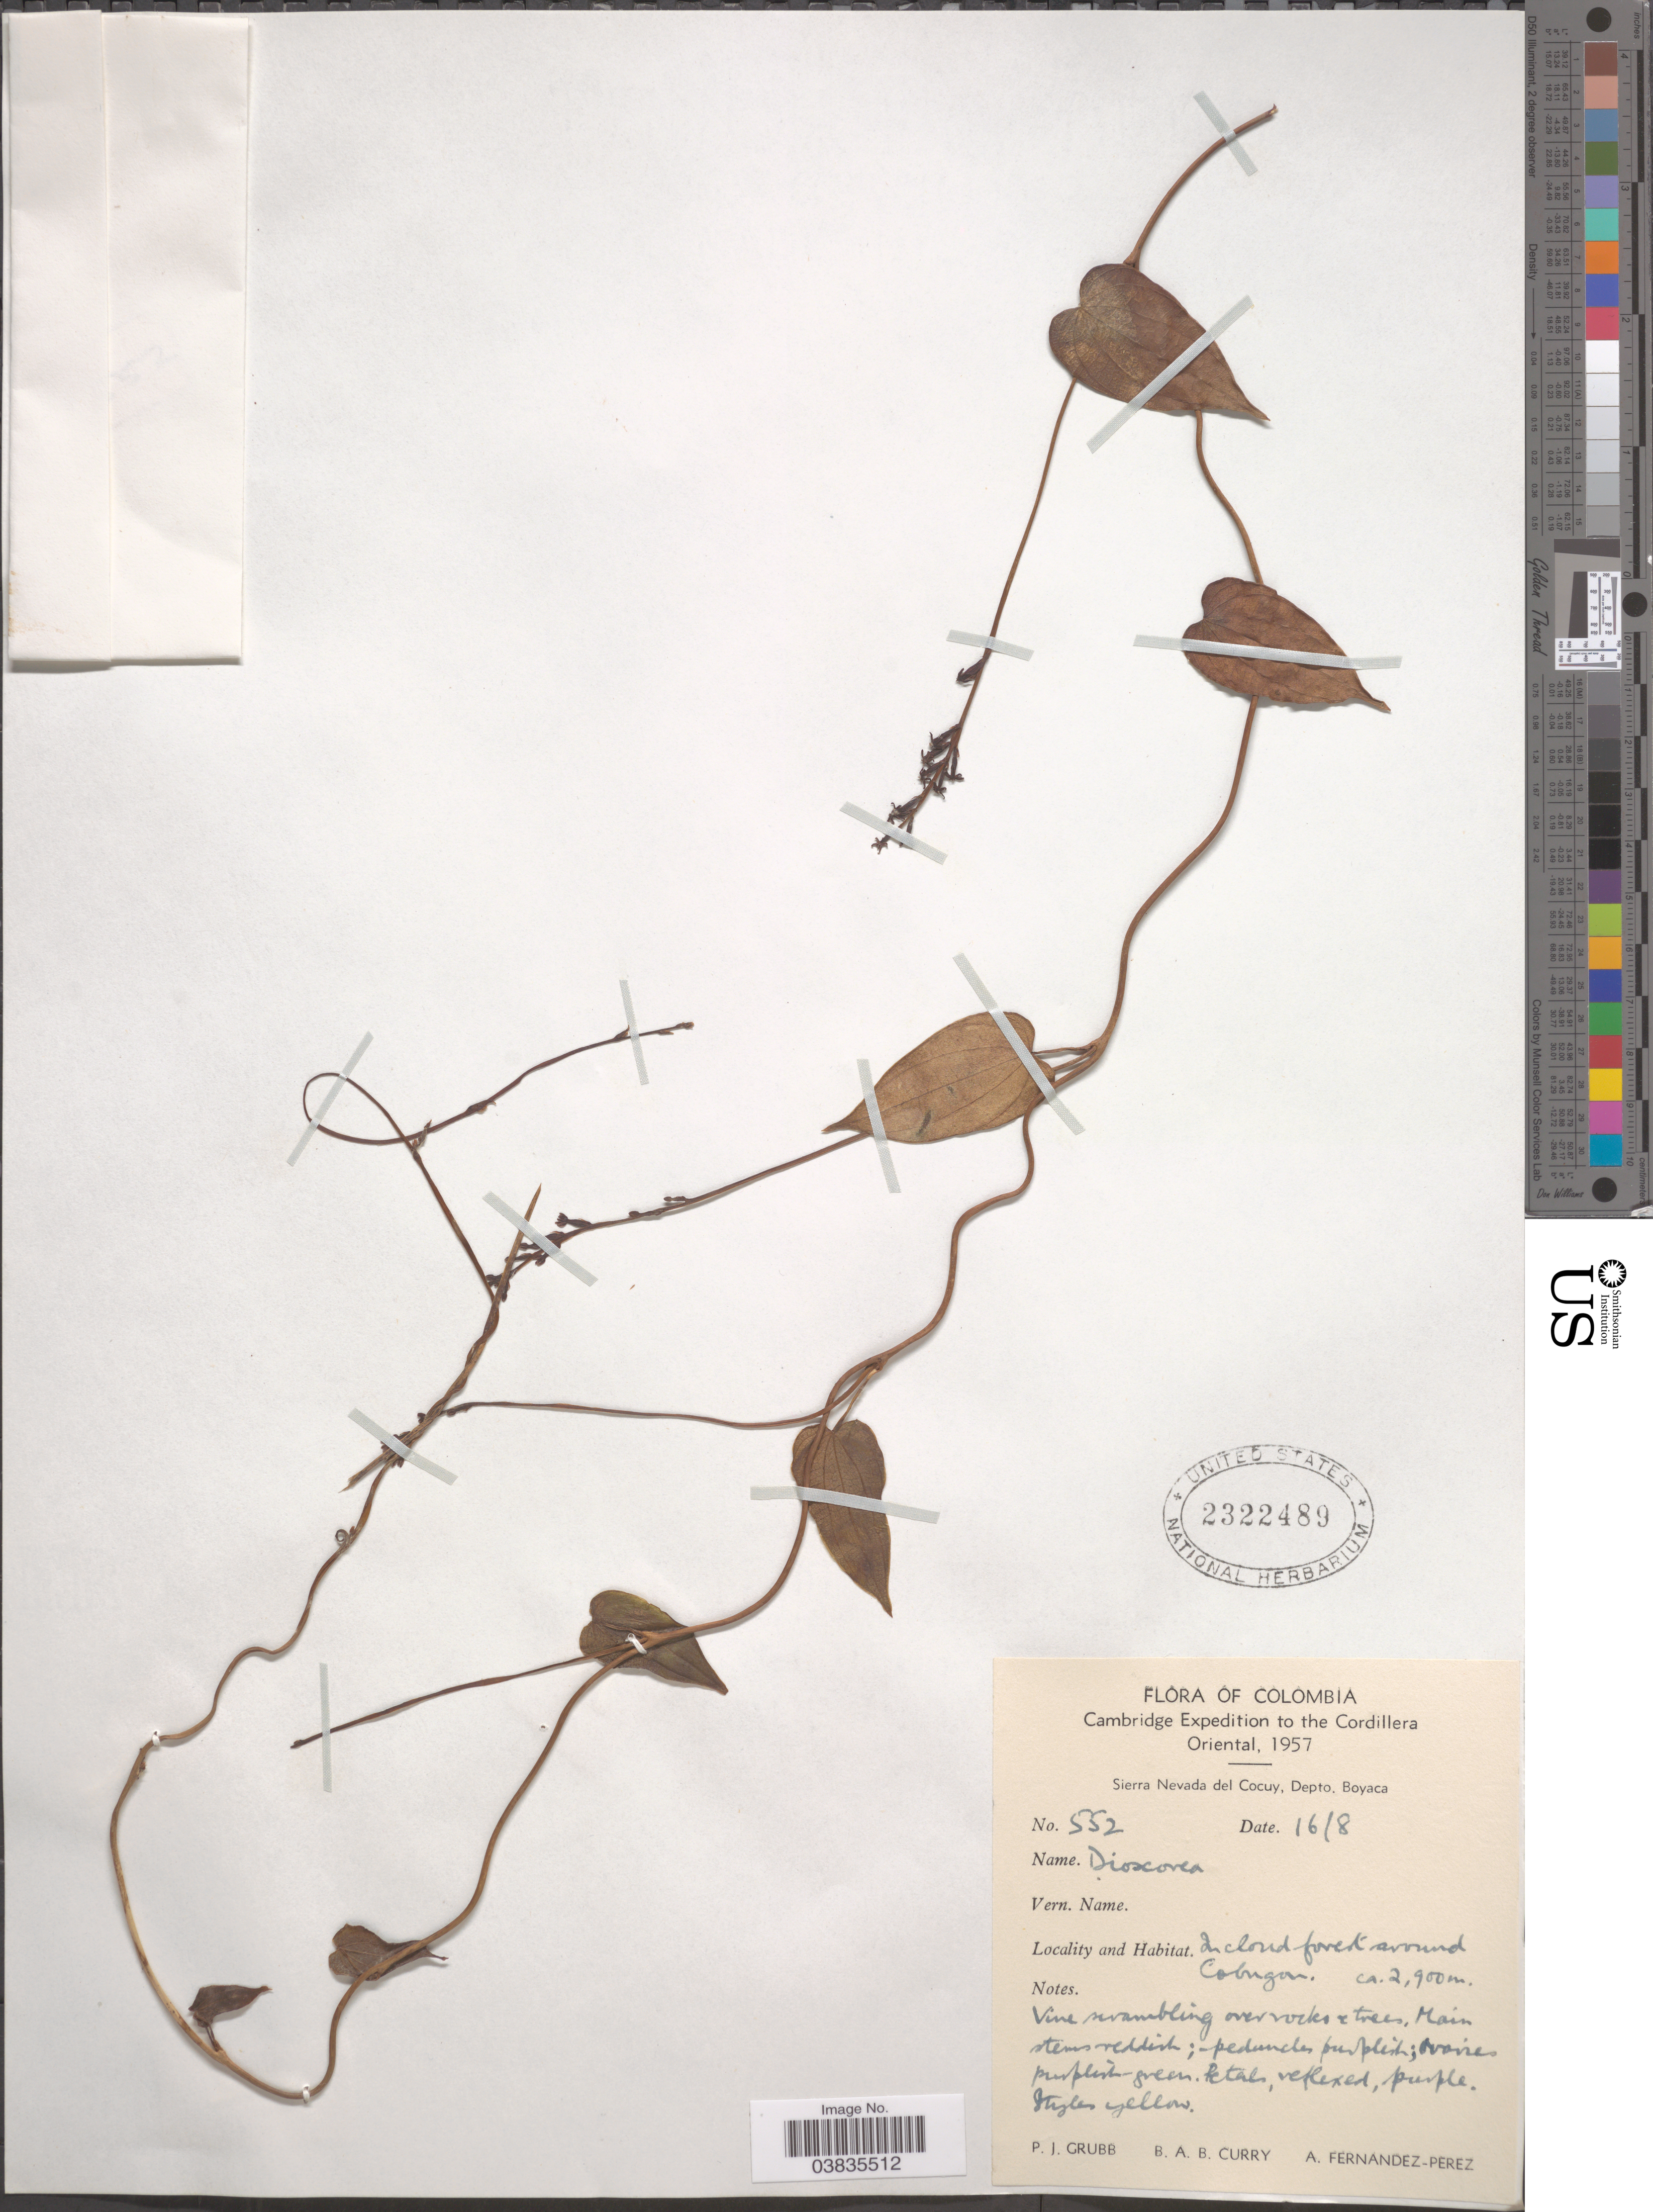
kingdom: Plantae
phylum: Tracheophyta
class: Liliopsida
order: Dioscoreales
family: Dioscoreaceae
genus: Dioscorea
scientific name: Dioscorea sp.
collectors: P. J. Grubb, B. A. B. Curry & A. Fernández-Pérez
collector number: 552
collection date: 1957-08-16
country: Colombia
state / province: Boyacá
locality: The Cordillera Oriental. Sierra Nevada del Cocuy, Depto. Boyaca. In cloud forest around Cobugon.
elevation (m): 2900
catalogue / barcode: US 2322489